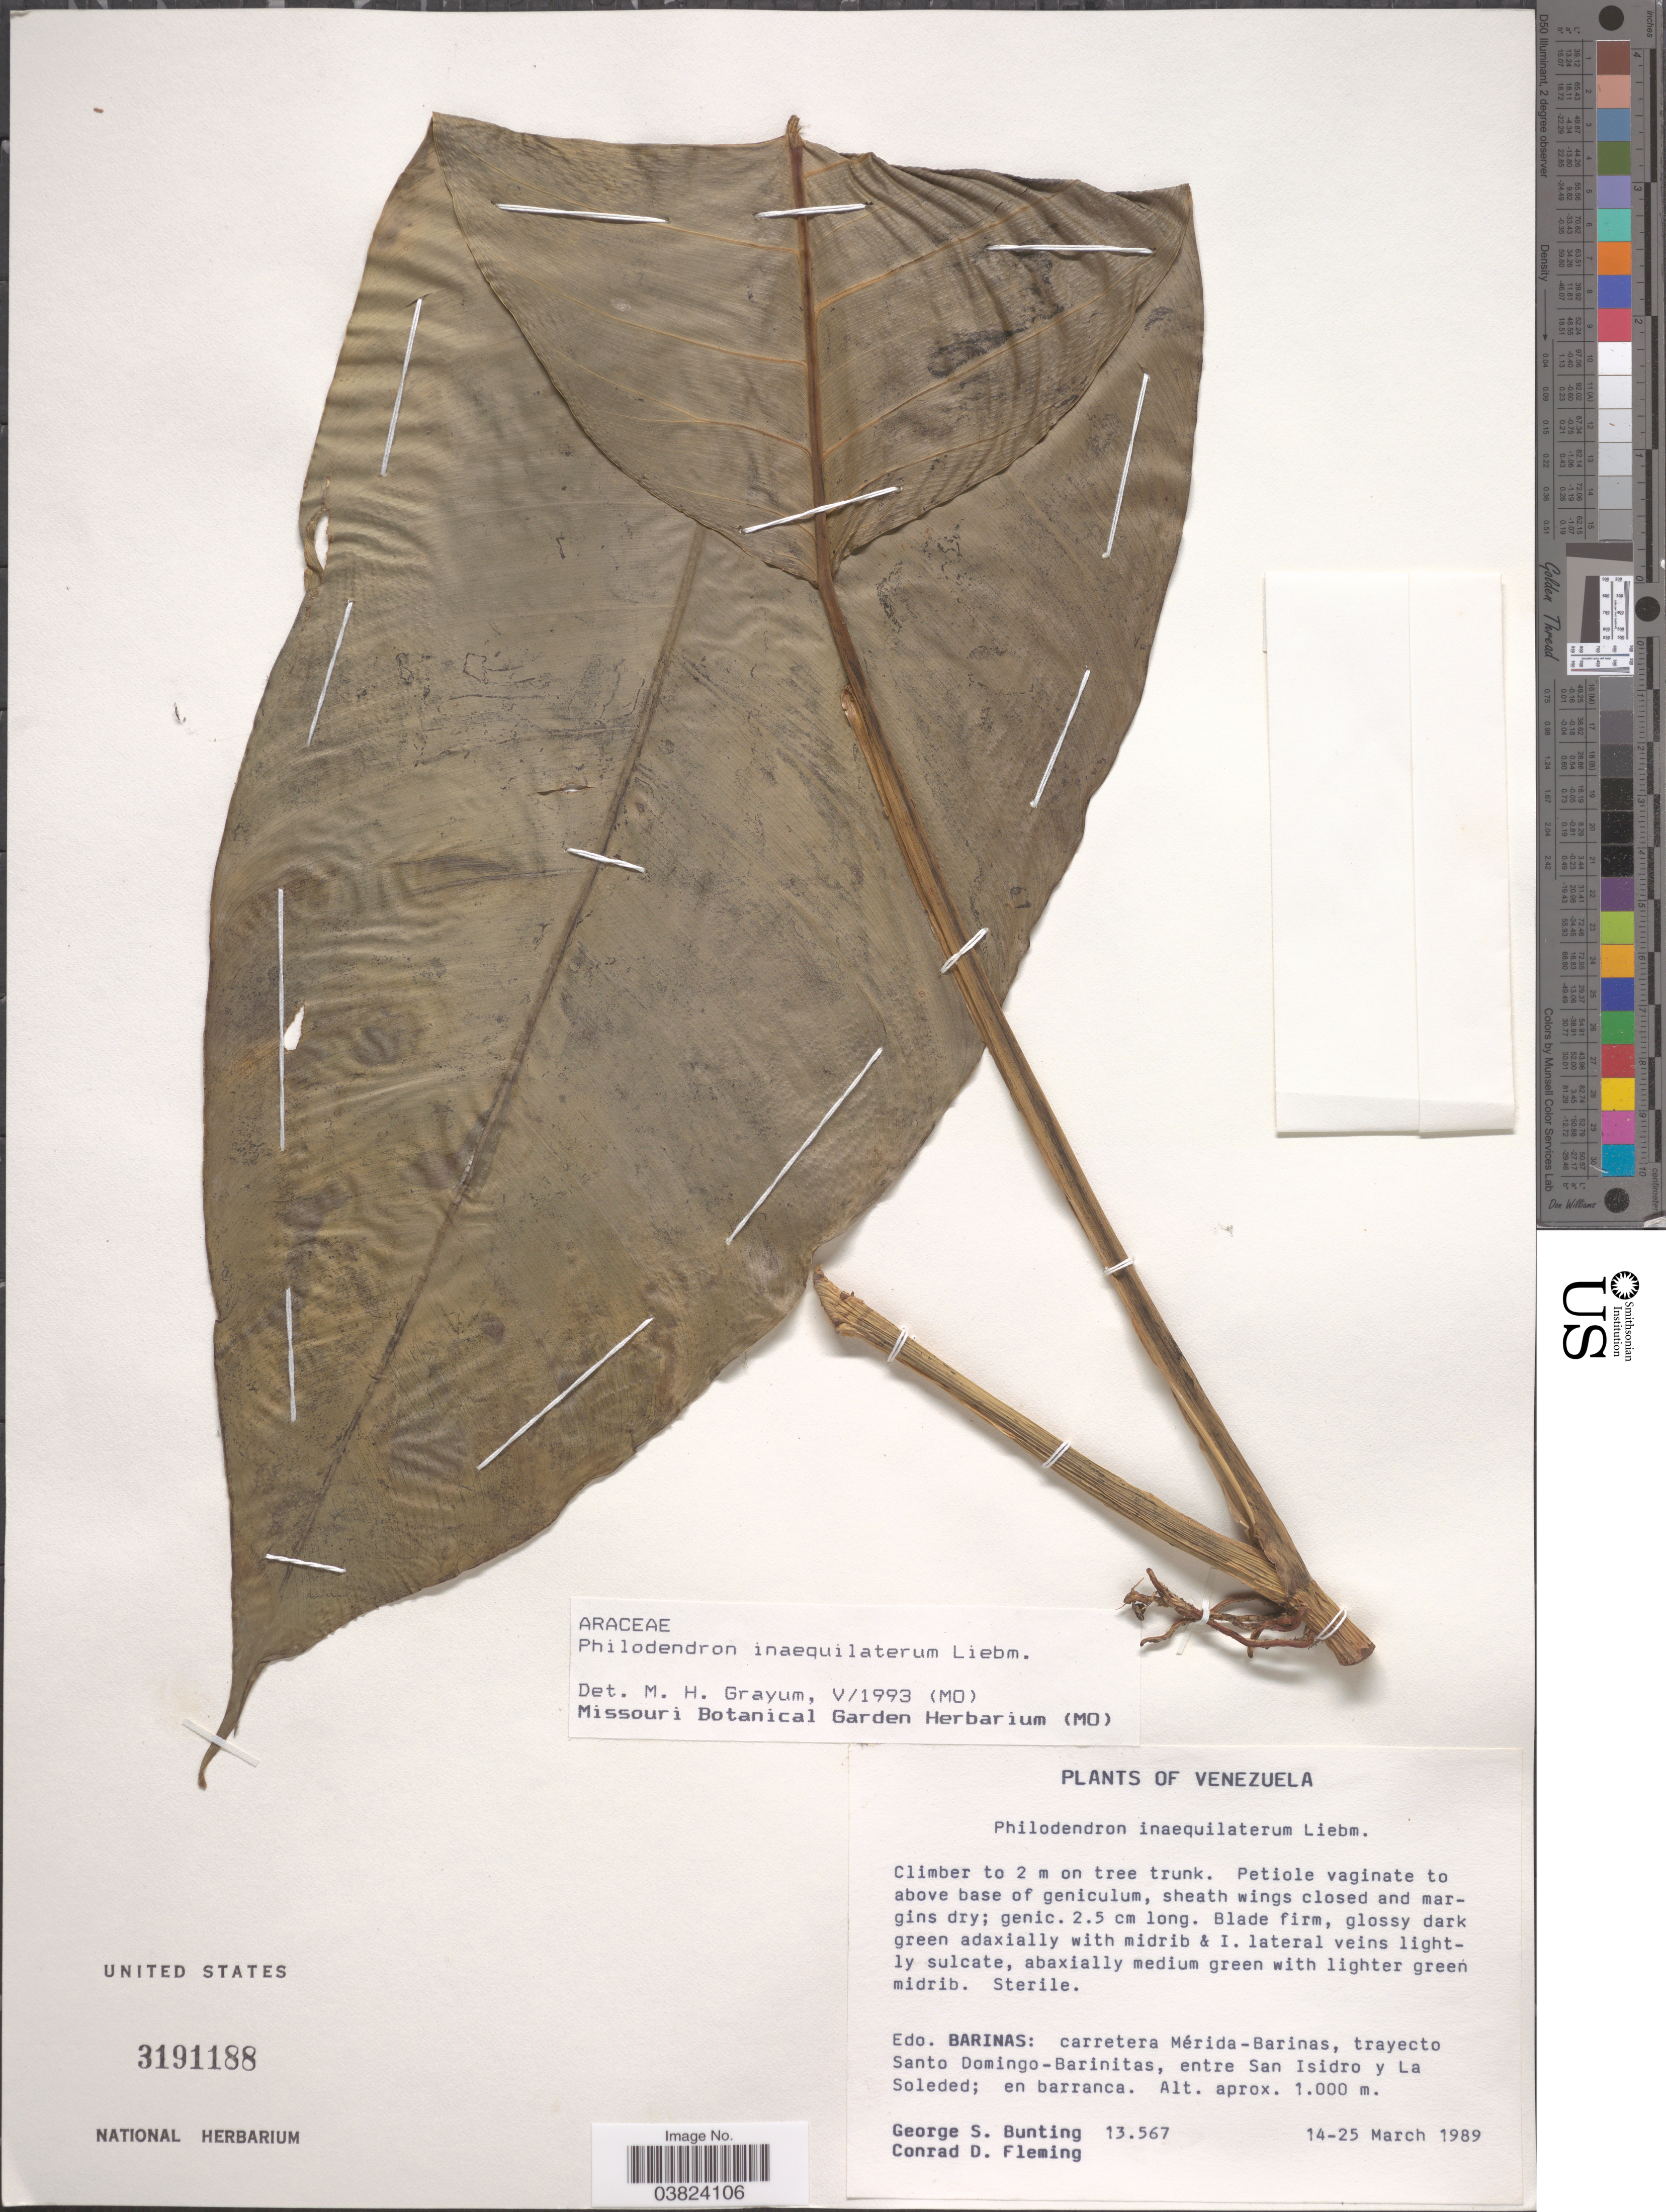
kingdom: Plantae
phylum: Tracheophyta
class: Liliopsida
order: Alismatales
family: Araceae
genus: Philodendron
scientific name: Philodendron inaequilaterum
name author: Liebm.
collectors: G. S. Bunting & C. Fleming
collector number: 13567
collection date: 1989-03-14/1989-03-25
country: Venezuela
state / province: Barinas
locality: Carretera Mérida -Barinas, trayecto Santo Domingo-Barinitas, entre San Isidro y La Soledad.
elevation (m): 1000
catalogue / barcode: US 3191188